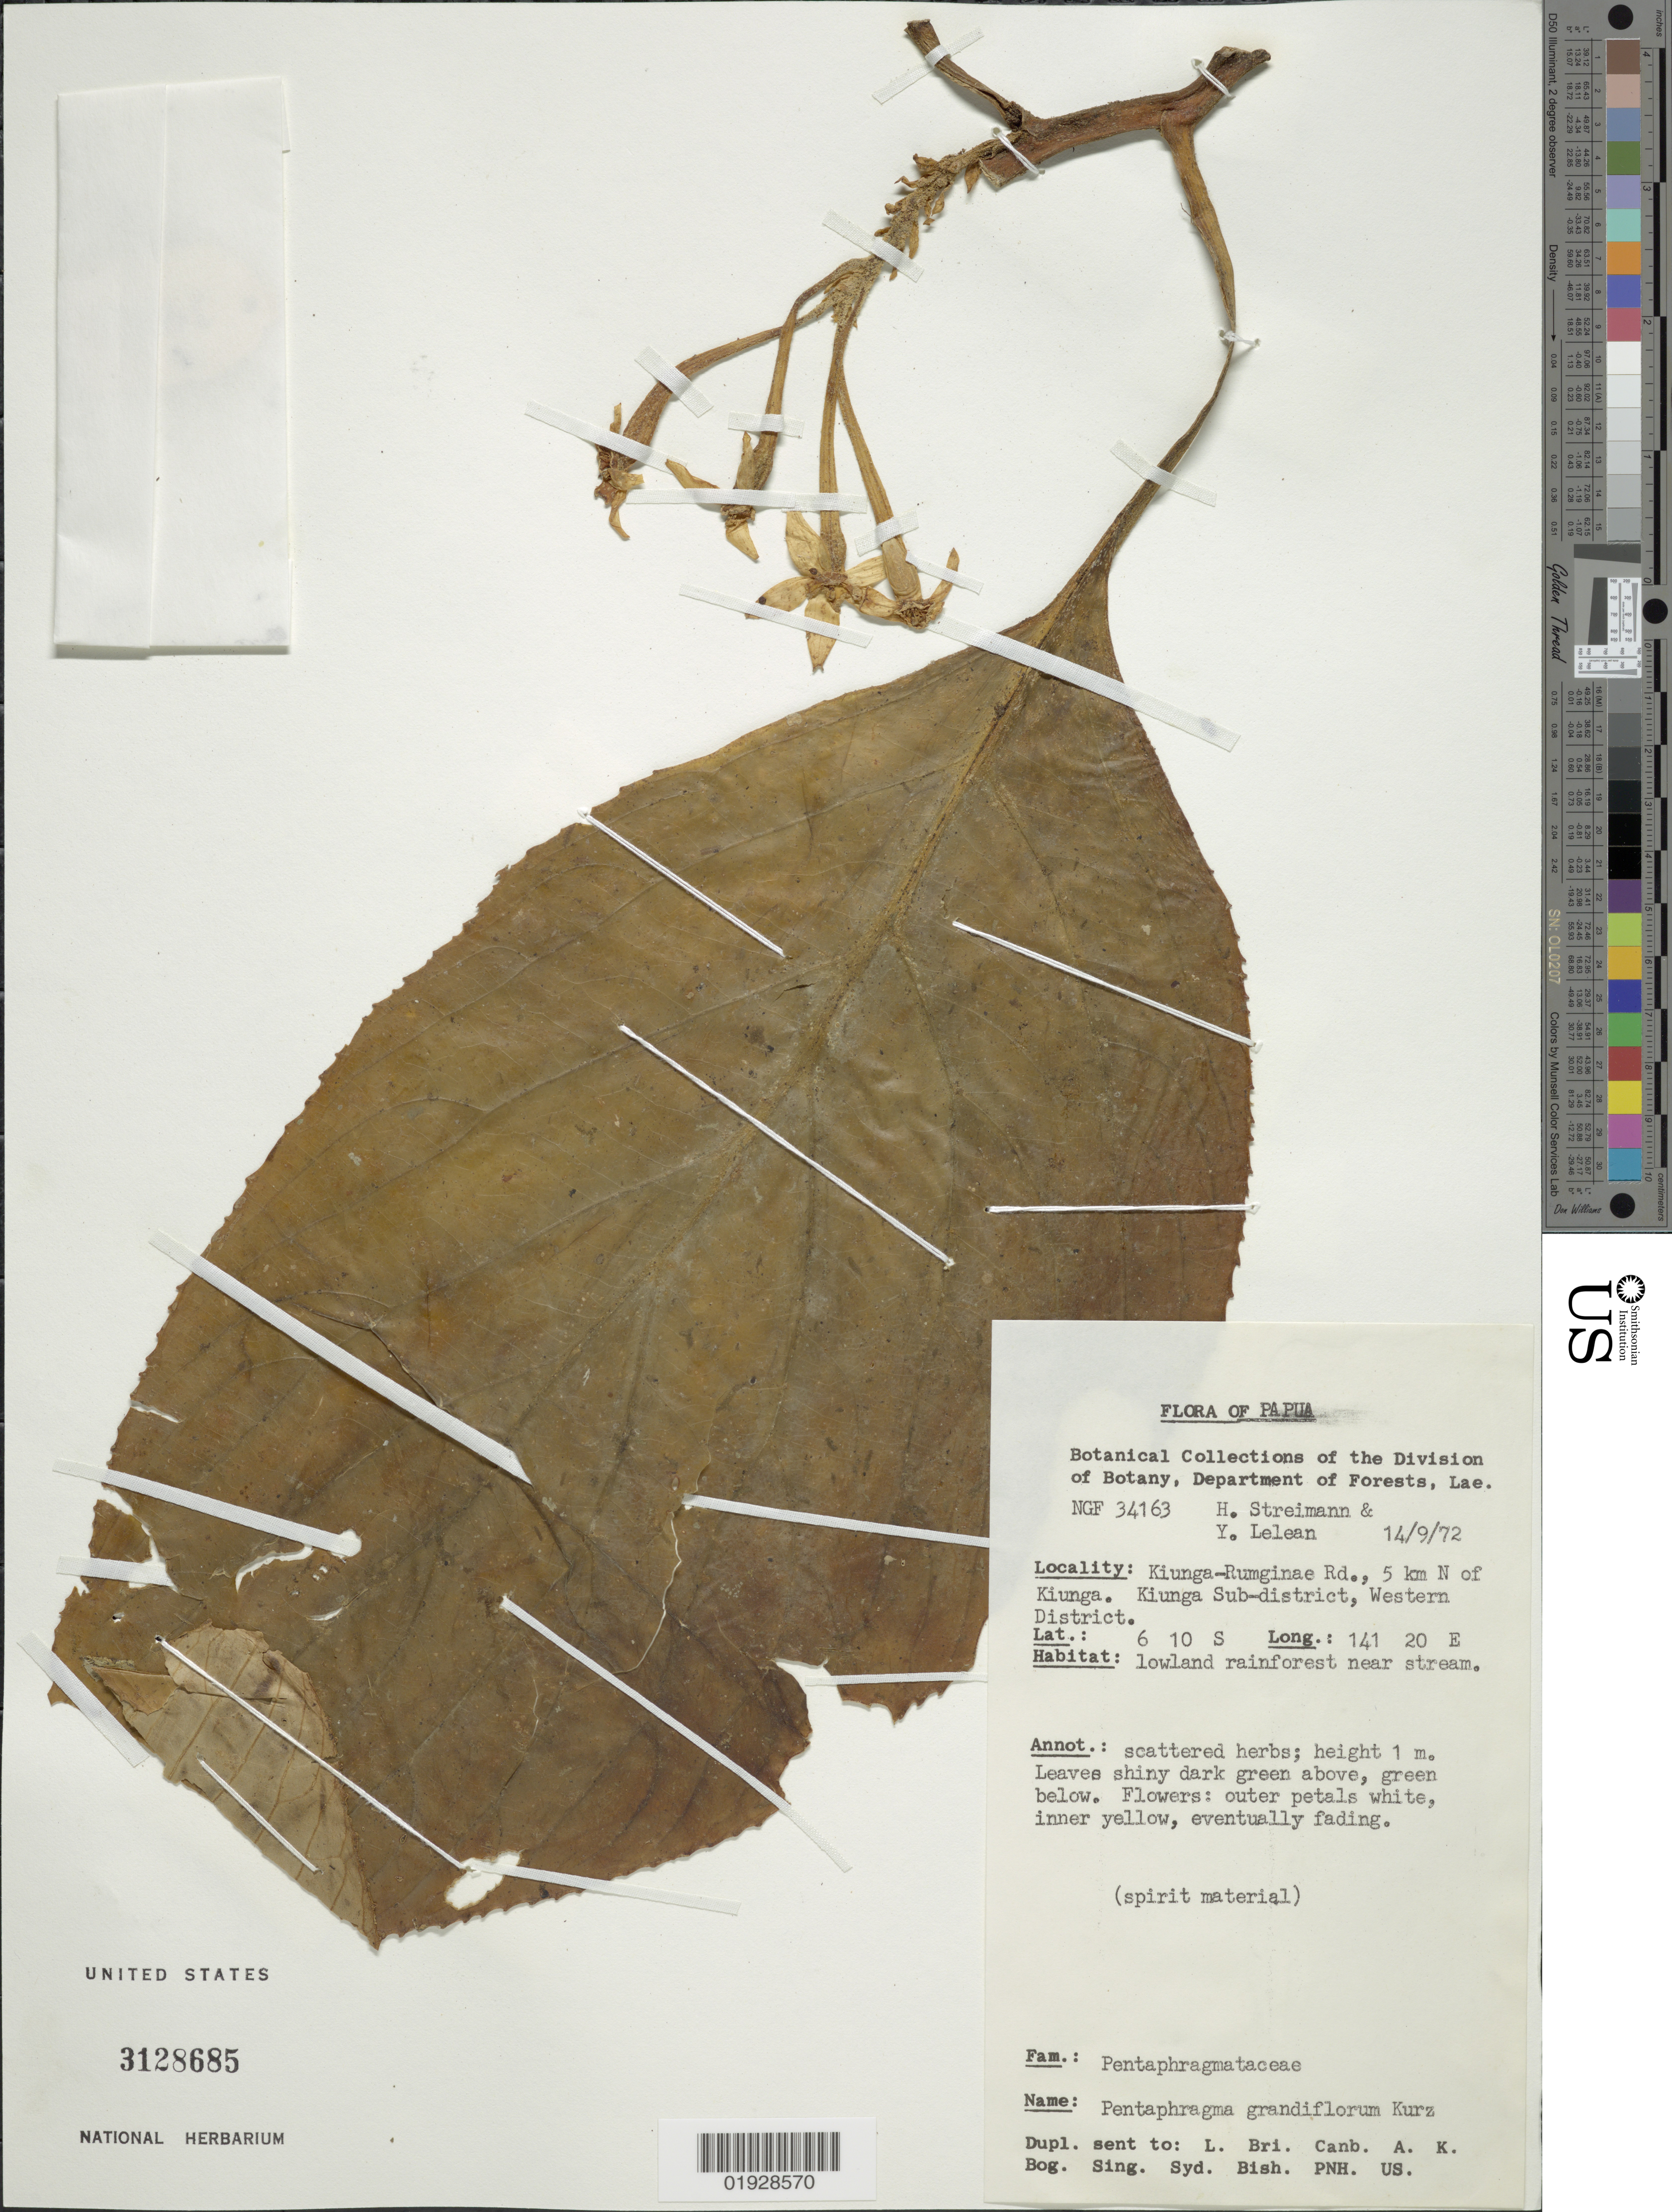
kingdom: Plantae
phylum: Tracheophyta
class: Magnoliopsida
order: Asterales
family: Pentaphragmataceae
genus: Pentaphragma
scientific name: Pentaphragma grandiflorum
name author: Kurz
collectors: H. Streimann & Y. Lelean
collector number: NGF 34163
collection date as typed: Transcribed d/m/y: 14/9/72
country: Papua New Guinea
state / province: Manus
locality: Papua. Kiunga-Rumginae Rd., 5 km N of Kiunga. Kiunga Sub-district, Western District.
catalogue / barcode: US 3128685